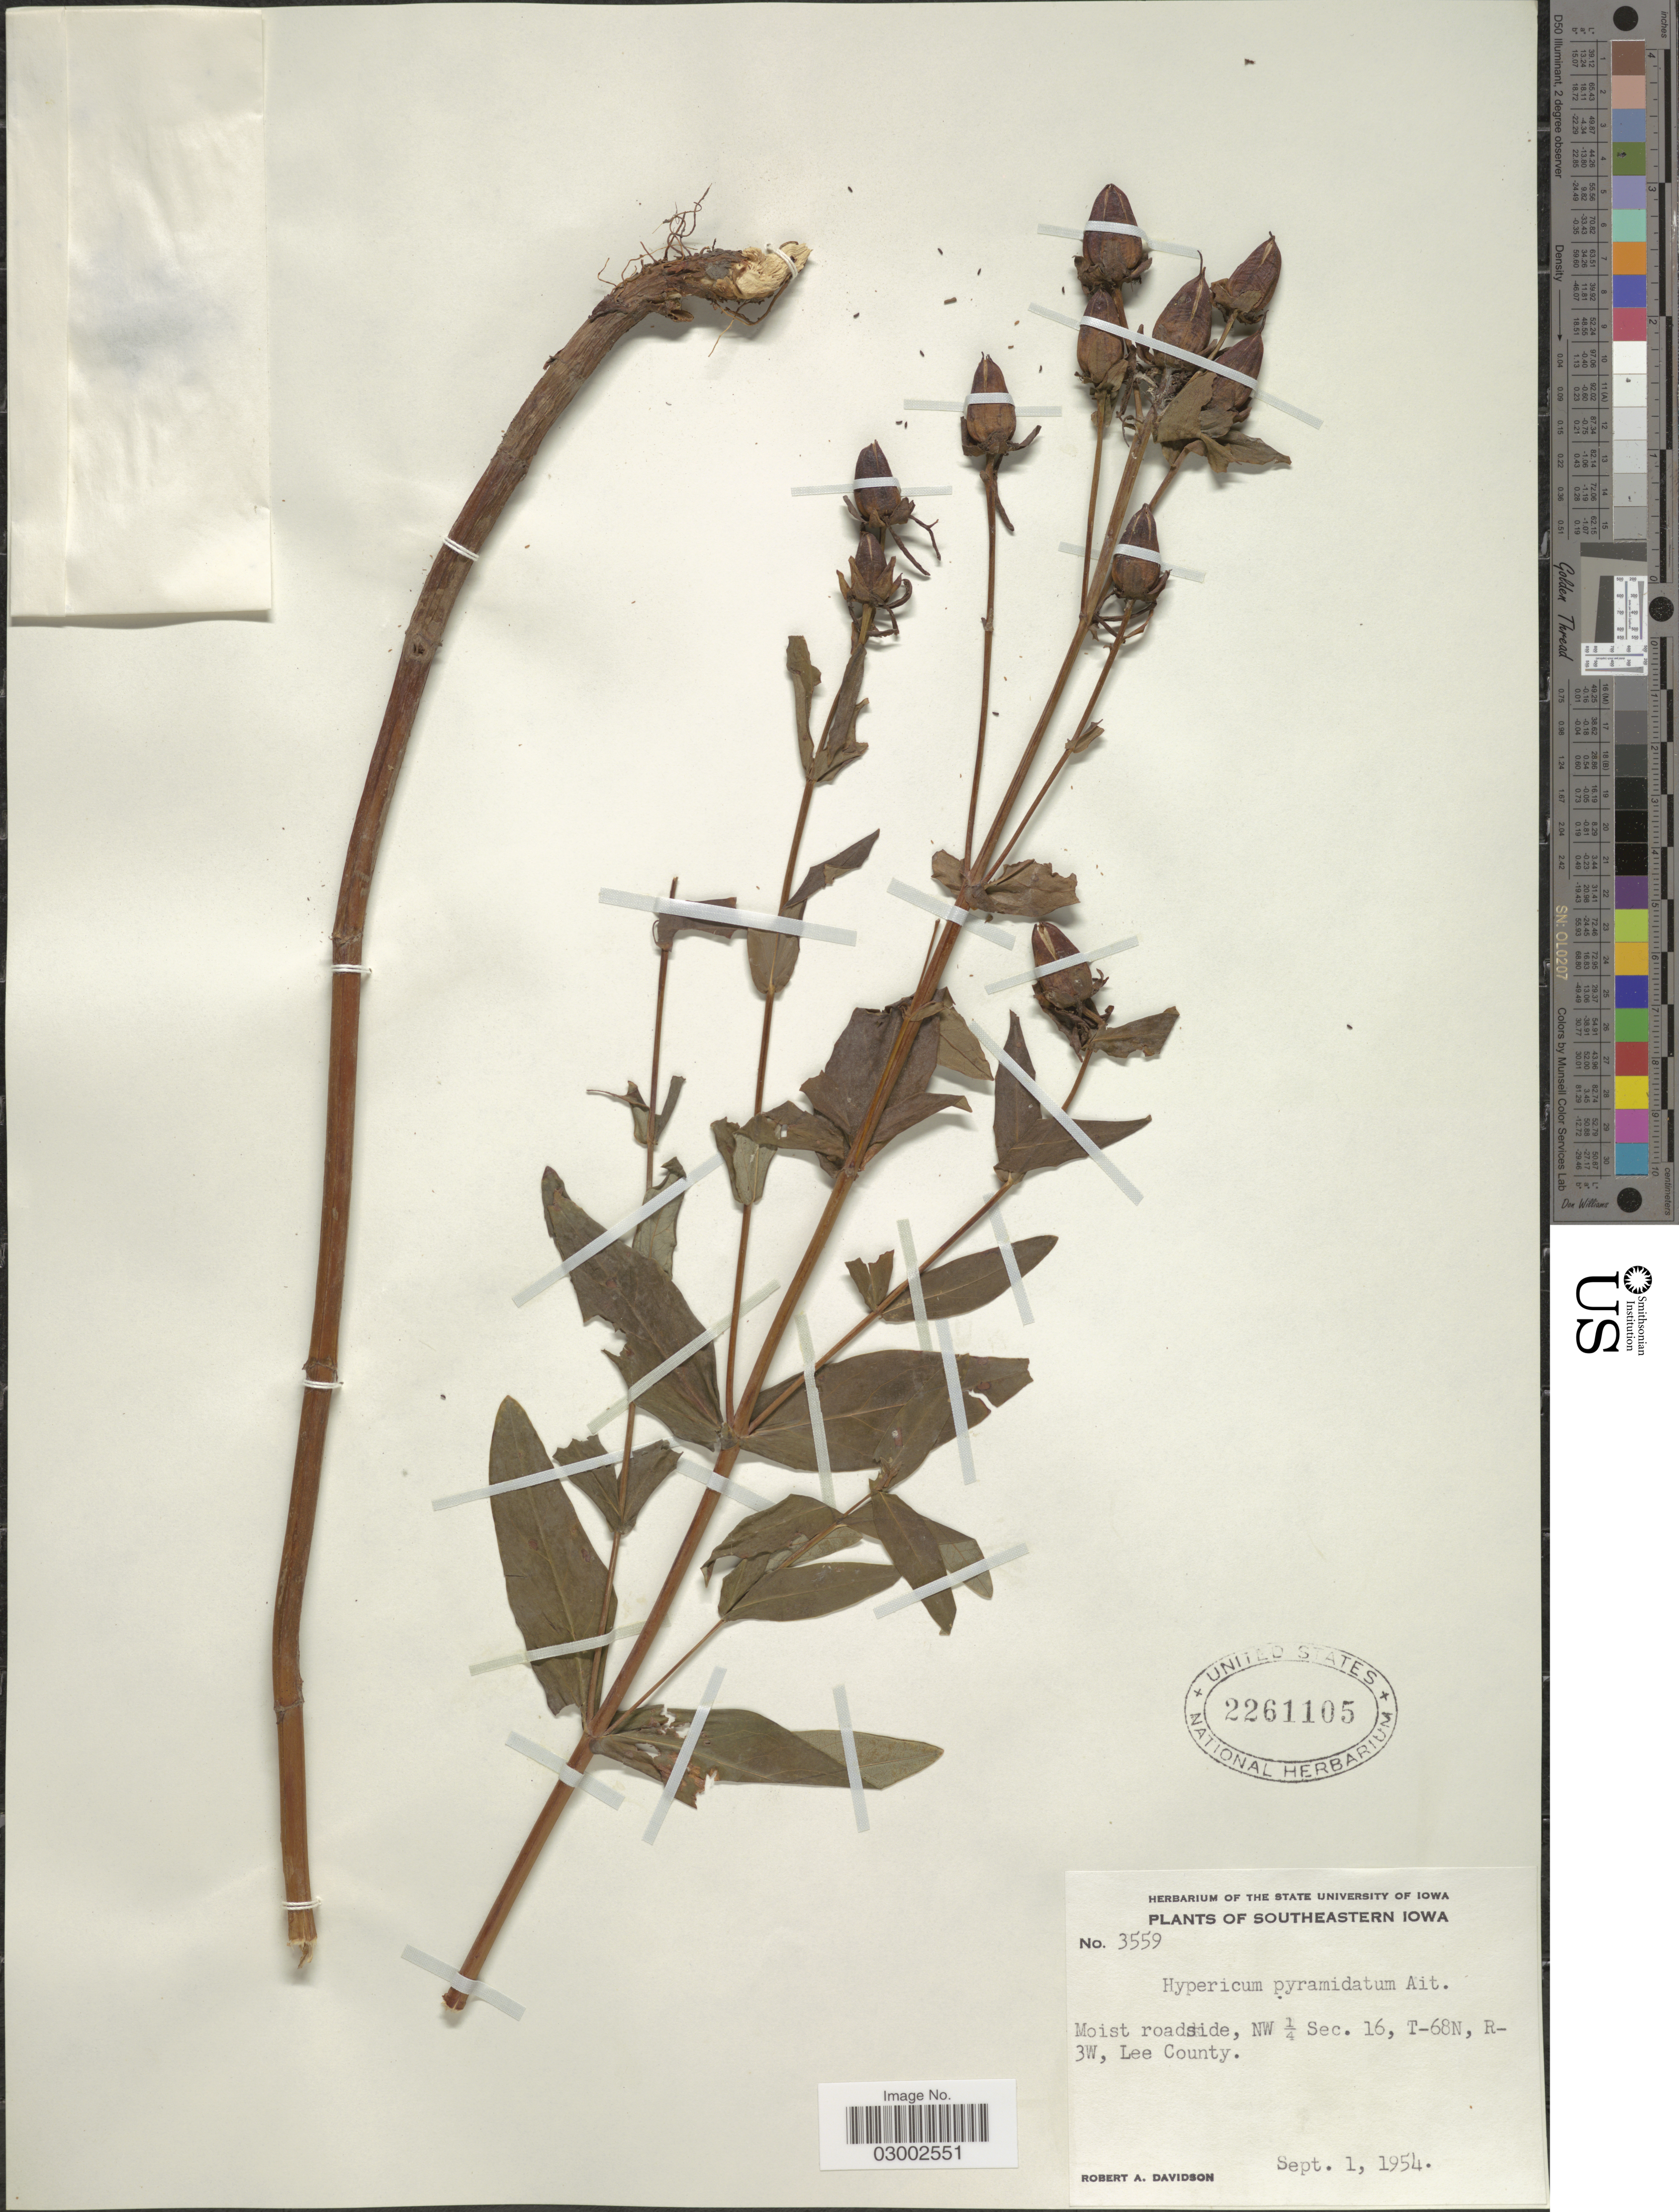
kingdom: Plantae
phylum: Tracheophyta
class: Magnoliopsida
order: Malpighiales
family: Hypericaceae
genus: Hypericum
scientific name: Hypericum ascyron subsp. pyramidatum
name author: (Aiton) N. Robson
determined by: Strong, Mark T., (BOT), Smithsonian Institution - National Museum of Natural History (UNITED STATES)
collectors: R. A. Davidson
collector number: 3559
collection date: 1954-09-01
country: United States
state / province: Iowa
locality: Southeastern Iowa. NW ¼ Sec. 16, T-68N, R-3W, Lee County.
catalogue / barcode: US 2261105